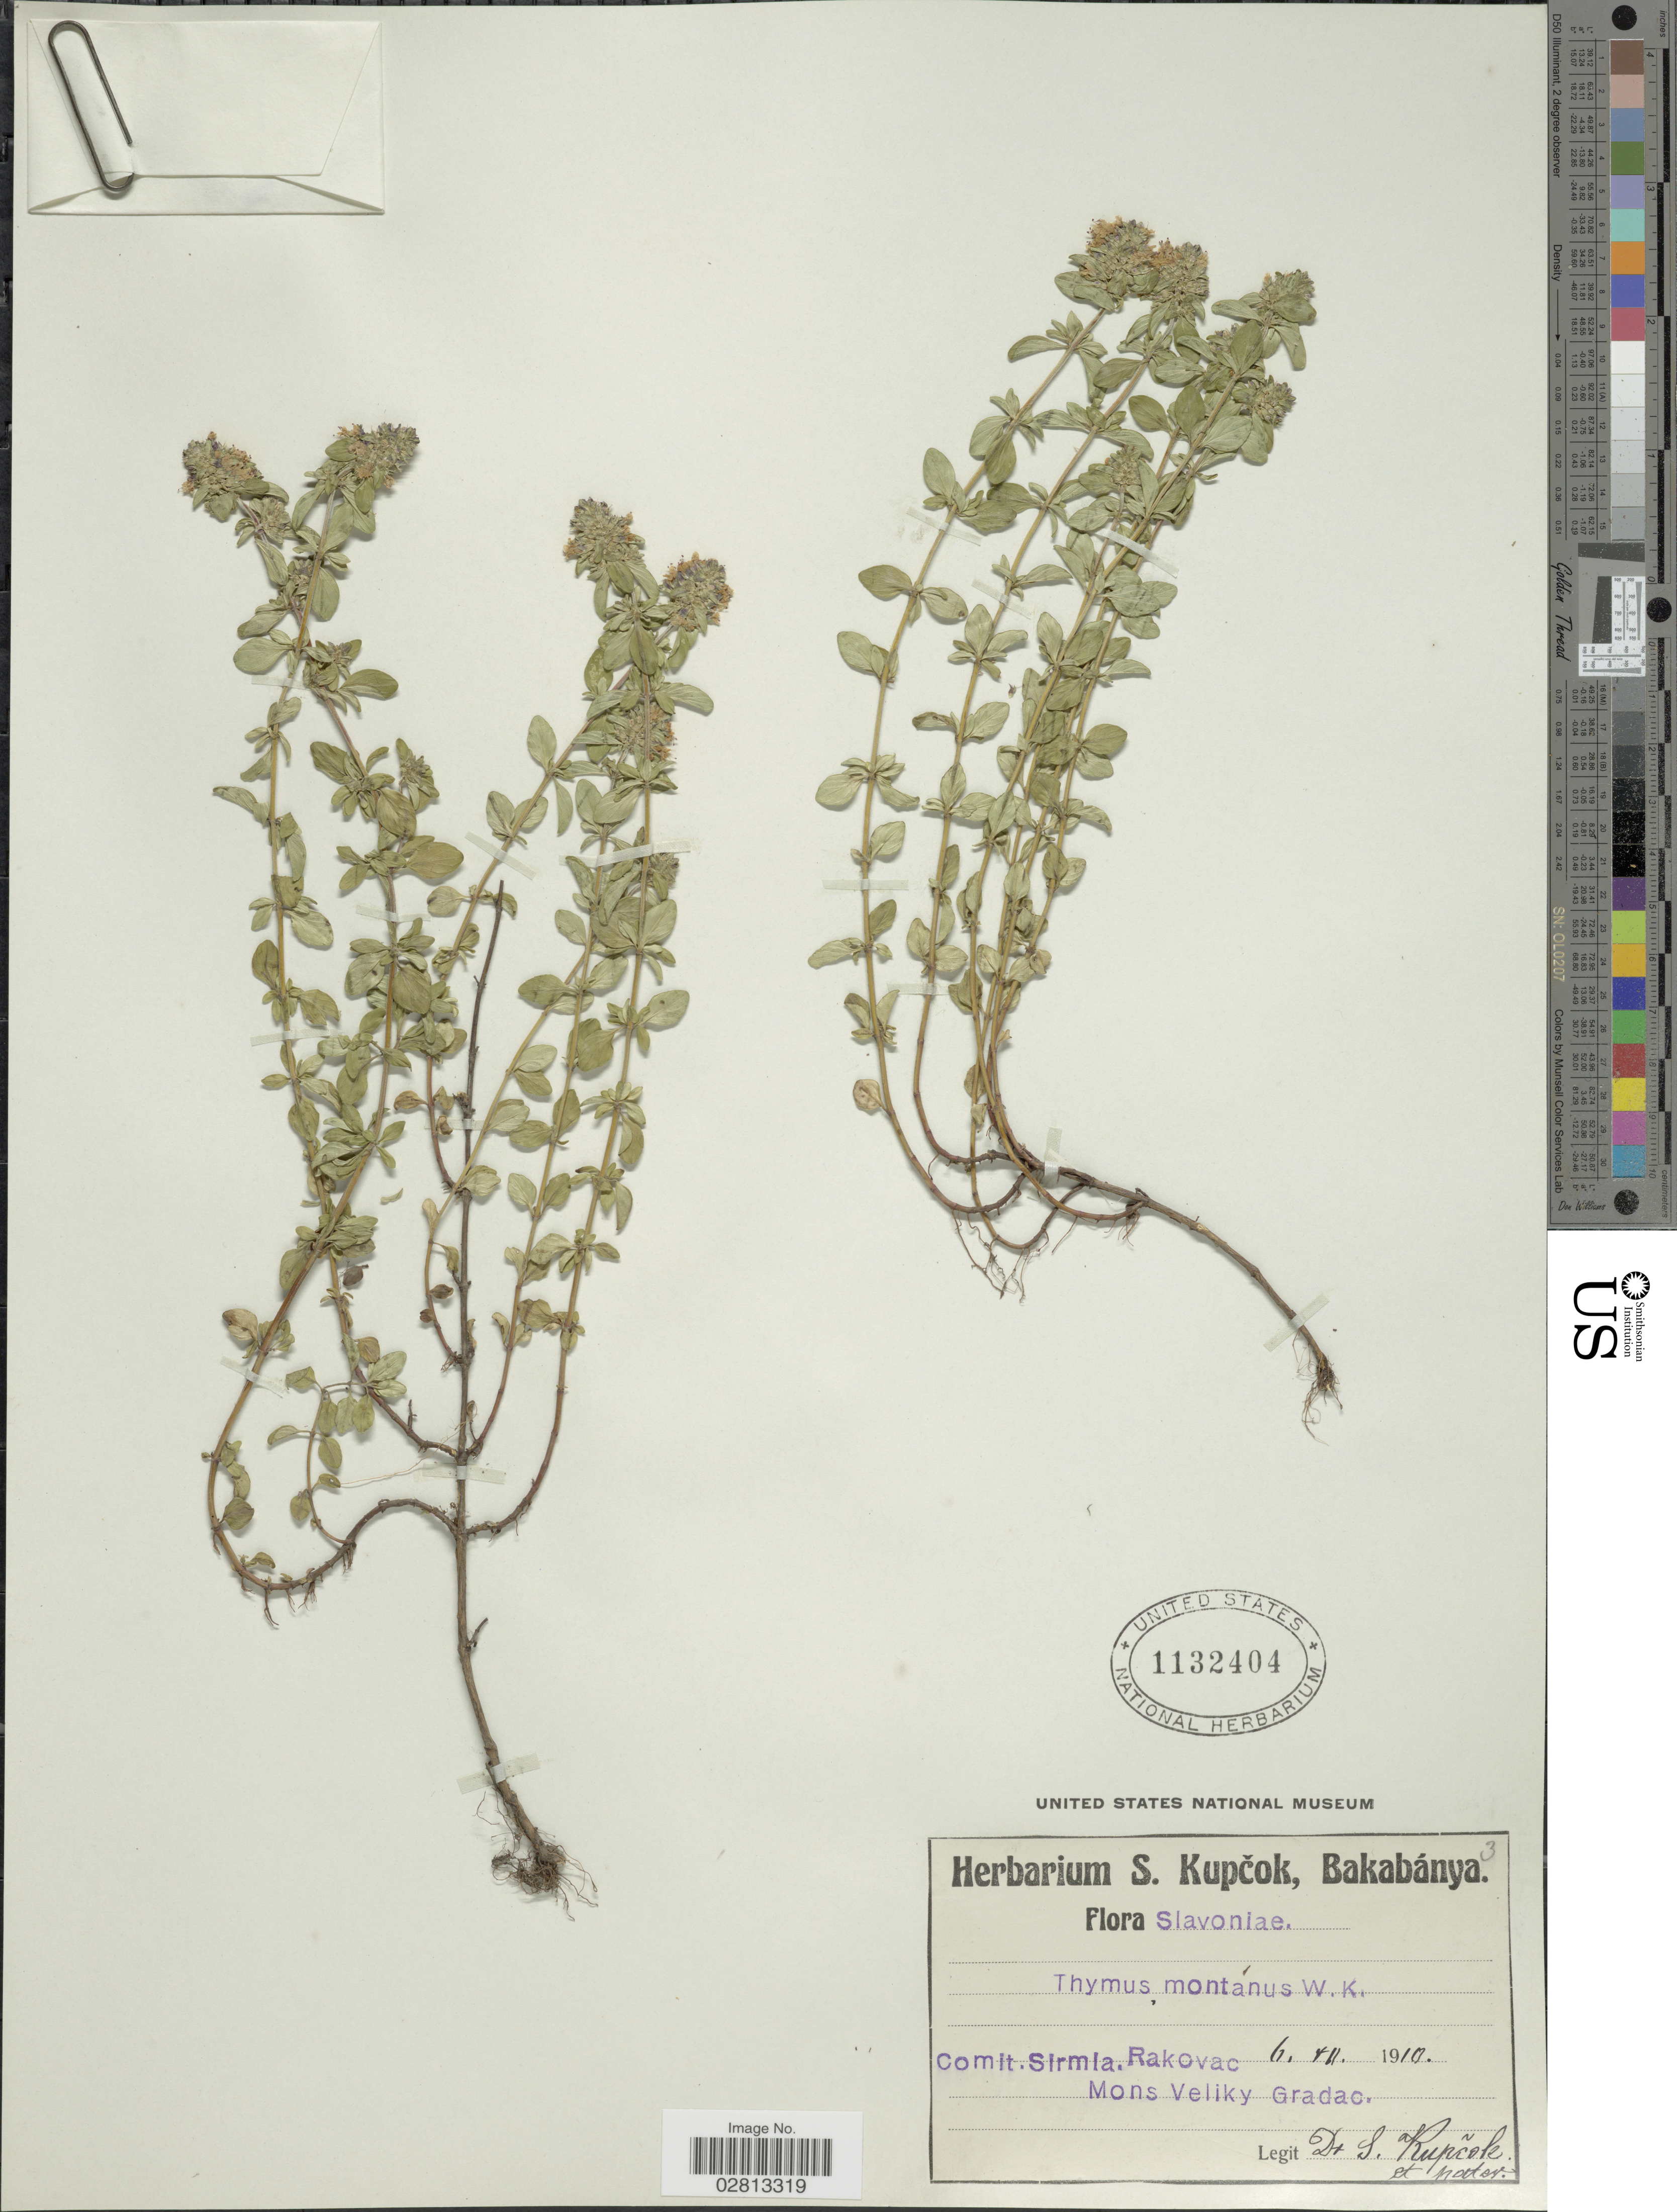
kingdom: Plantae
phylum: Tracheophyta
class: Magnoliopsida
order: Lamiales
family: Lamiaceae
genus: Thymus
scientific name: Thymus montanus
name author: Crantz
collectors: S. Kupcok & Potter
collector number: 3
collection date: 1910-07-06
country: Croatia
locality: Slavoniae. Comit. Sirmla. Rakovac. Mons Veliky Gradac.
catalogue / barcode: US 1132404